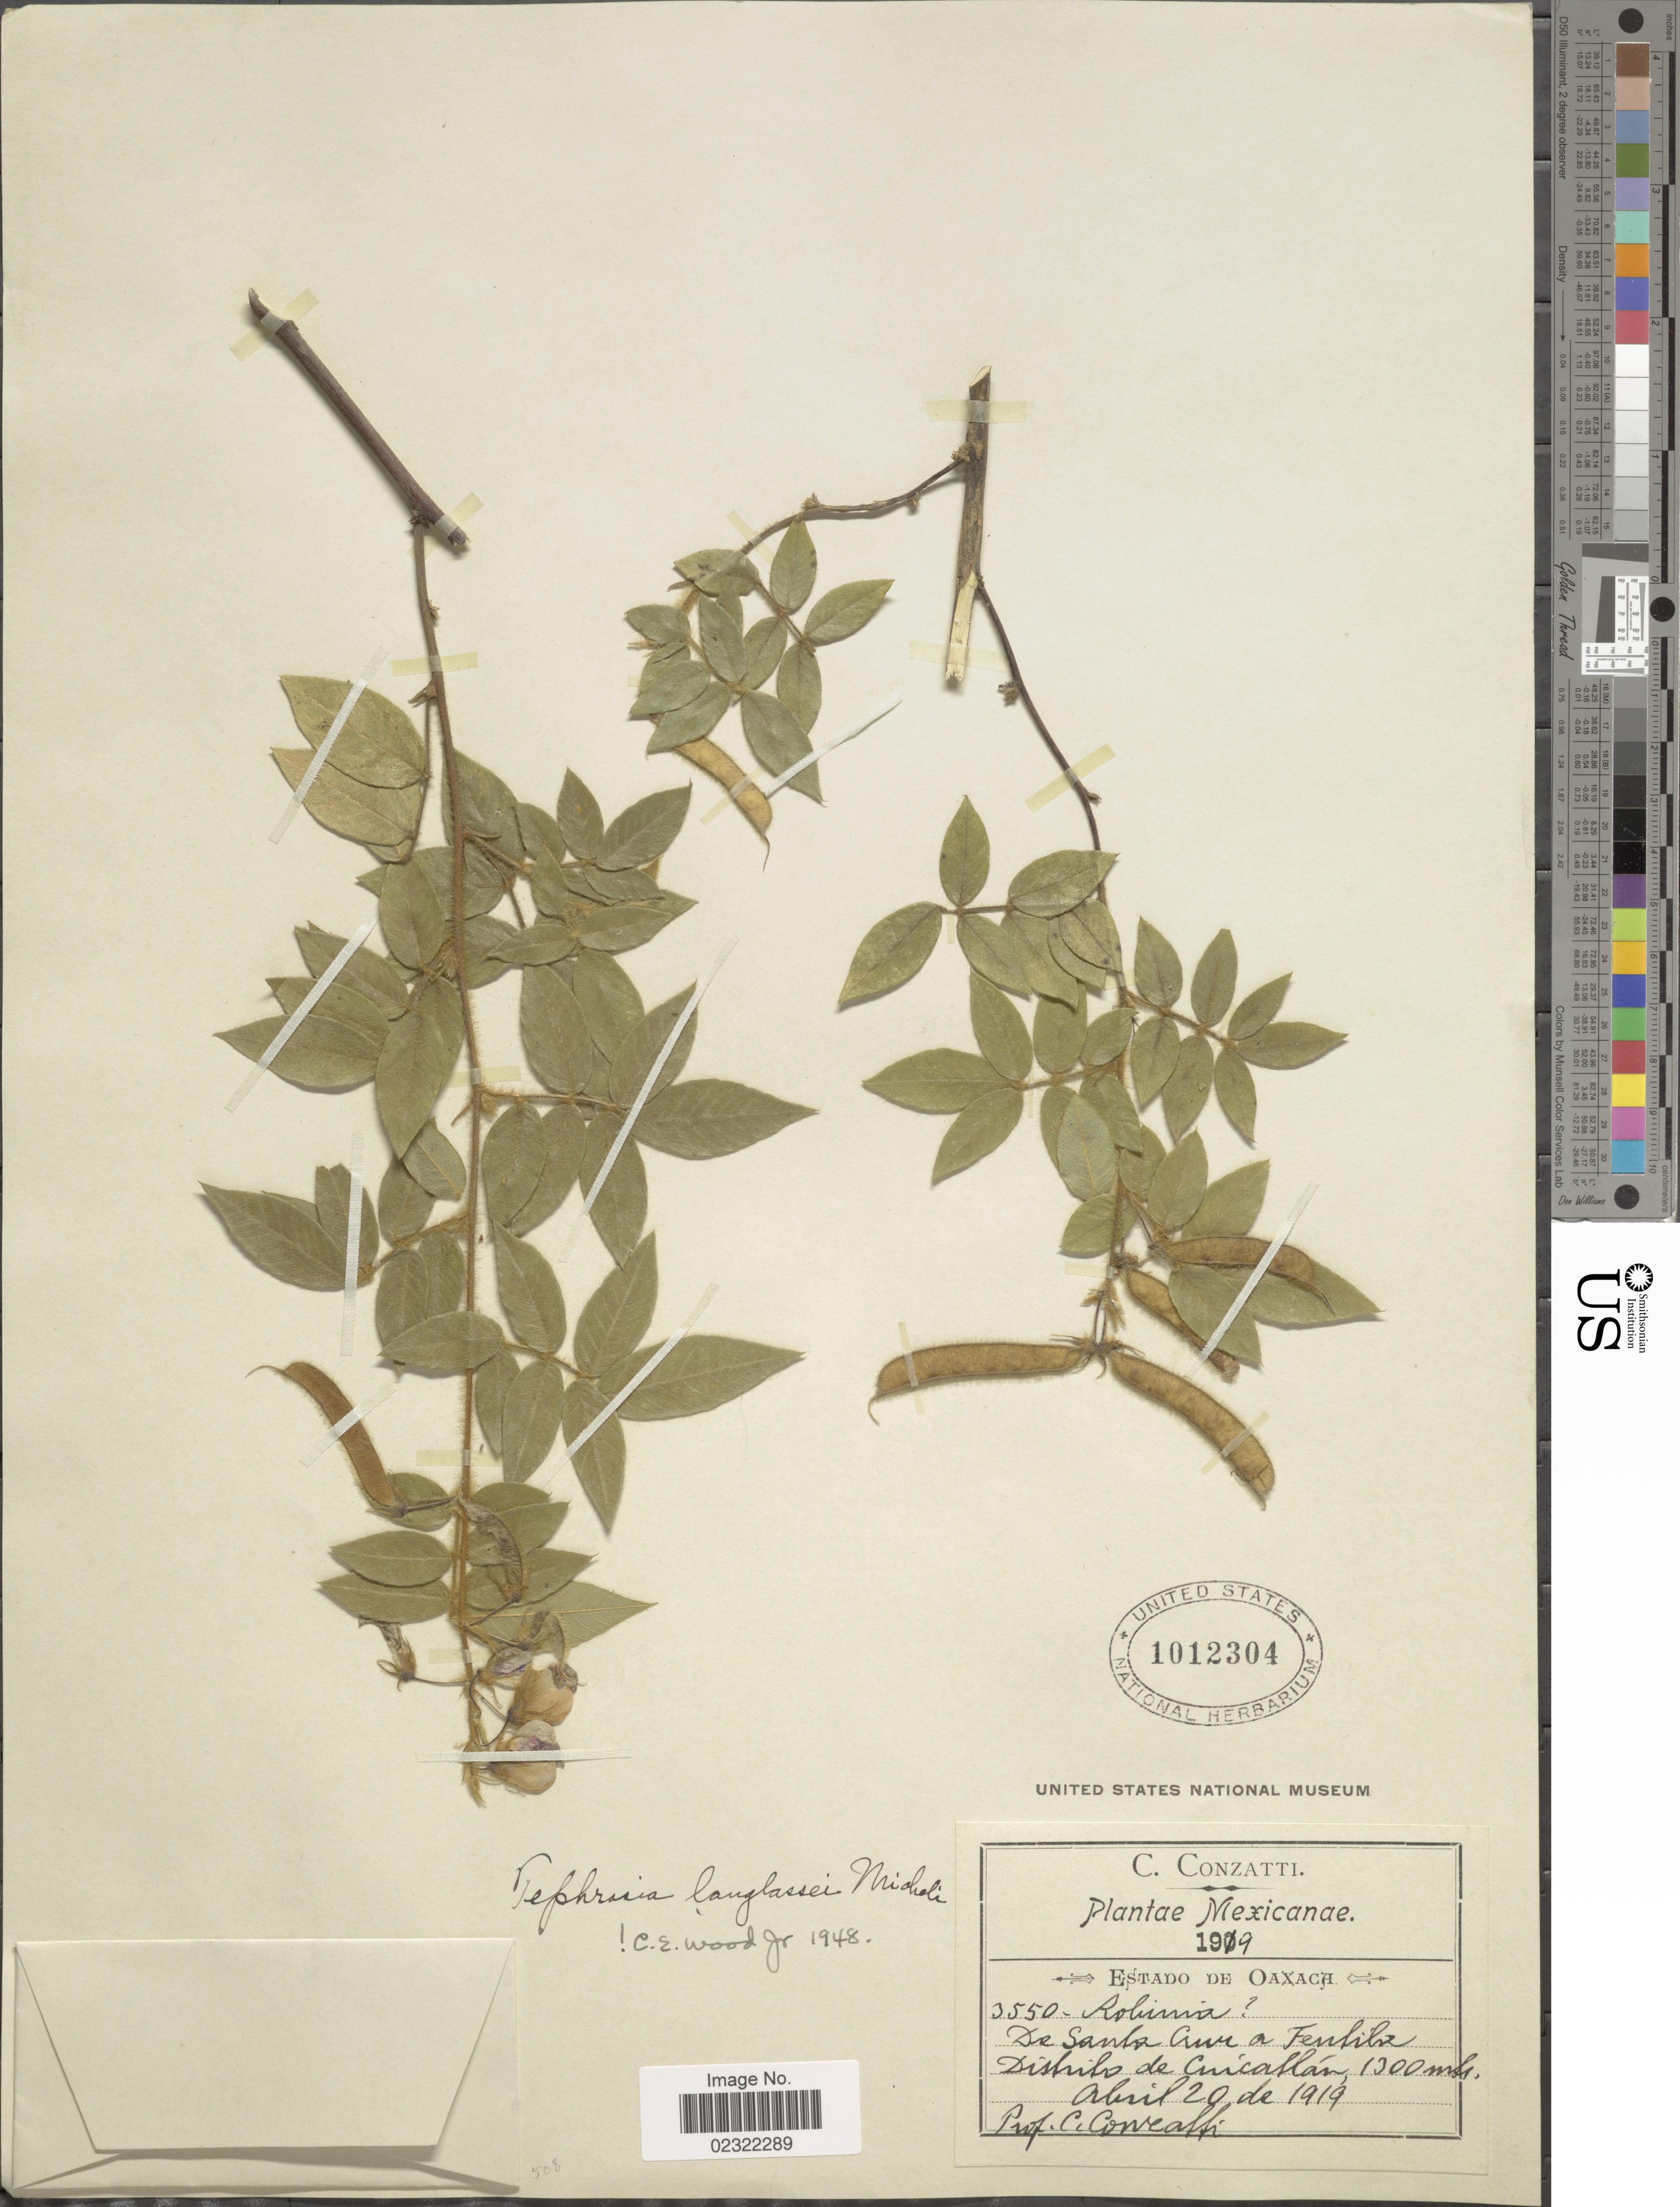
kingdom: Plantae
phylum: Tracheophyta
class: Magnoliopsida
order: Fabales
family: Fabaceae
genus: Tephrosia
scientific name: Tephrosia langlassei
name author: Micheli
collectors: C. Conzatti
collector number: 3350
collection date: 1919-04-20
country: Mexico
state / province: Oaxaca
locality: Estado de Oaxaca, De Santa Cruz a Fenlila Distrito de Cuicatlan.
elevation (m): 1300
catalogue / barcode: US 1012304